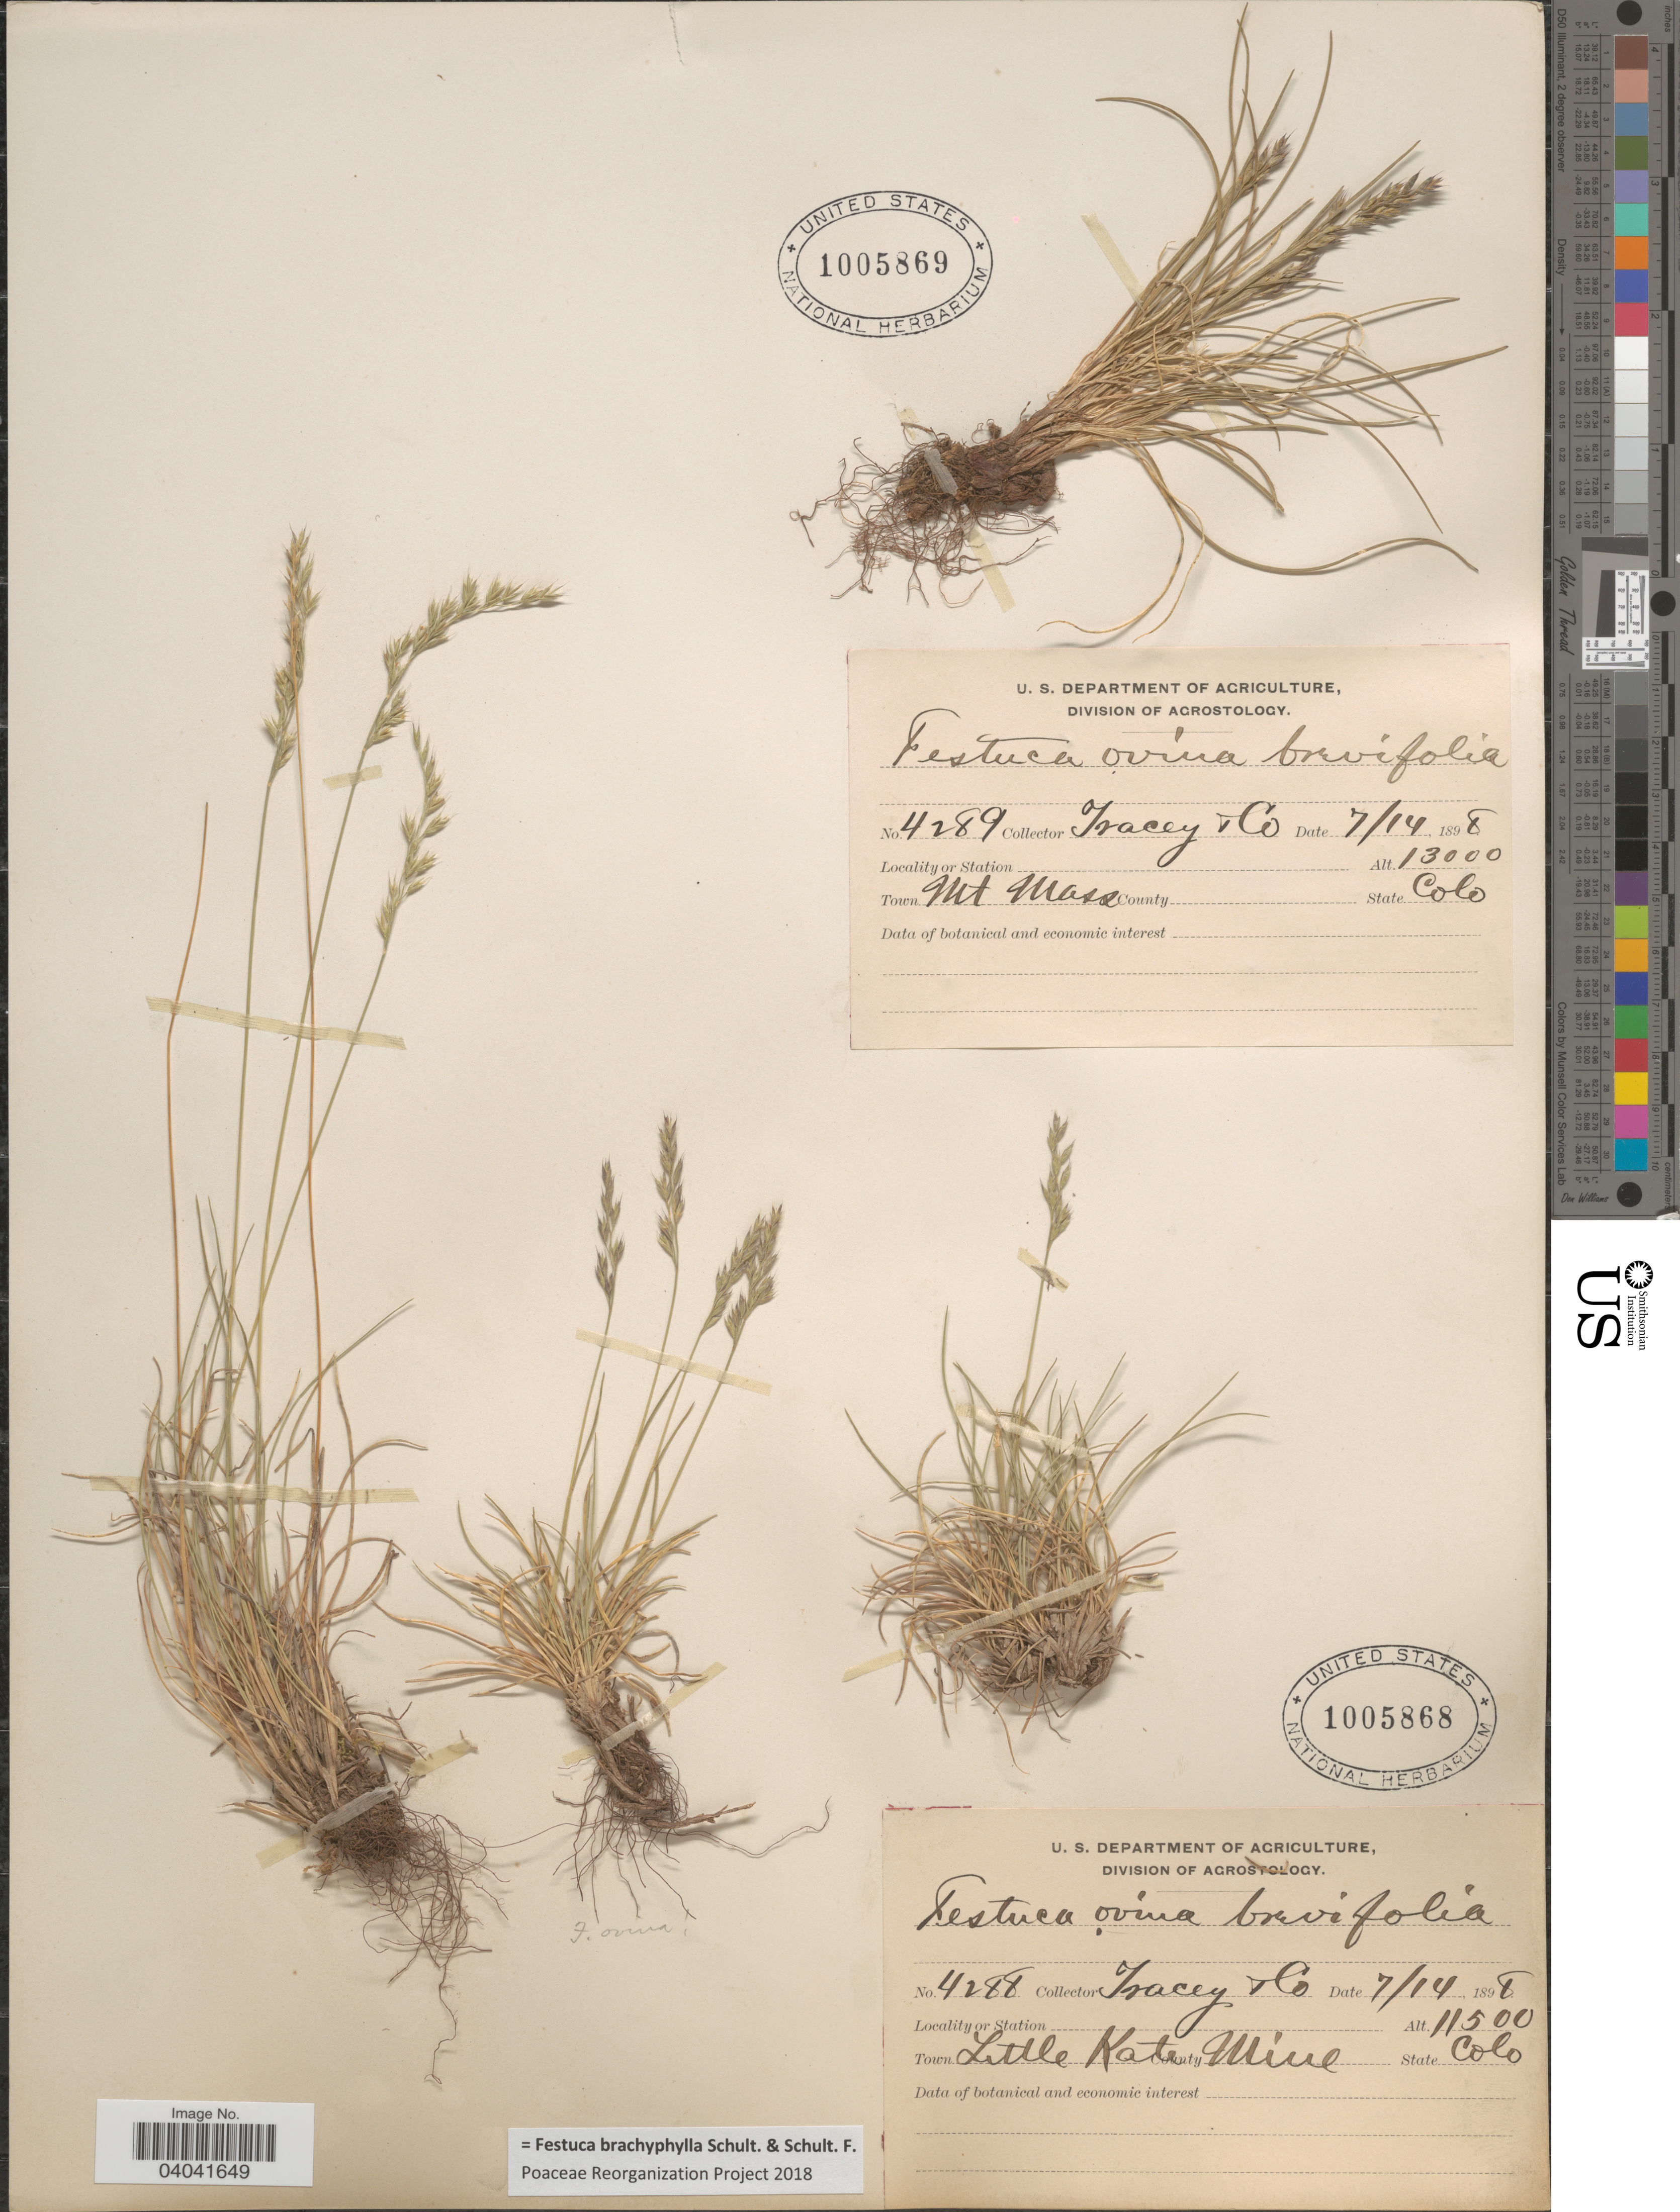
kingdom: Plantae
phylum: Tracheophyta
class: Liliopsida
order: Poales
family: Poaceae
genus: Festuca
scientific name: Festuca brachyphylla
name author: Schult. & Schult. f.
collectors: Tracey & et al.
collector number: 4289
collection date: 1898-07-14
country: United States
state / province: Colorado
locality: Town Mt Mass.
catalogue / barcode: US 1005869-2